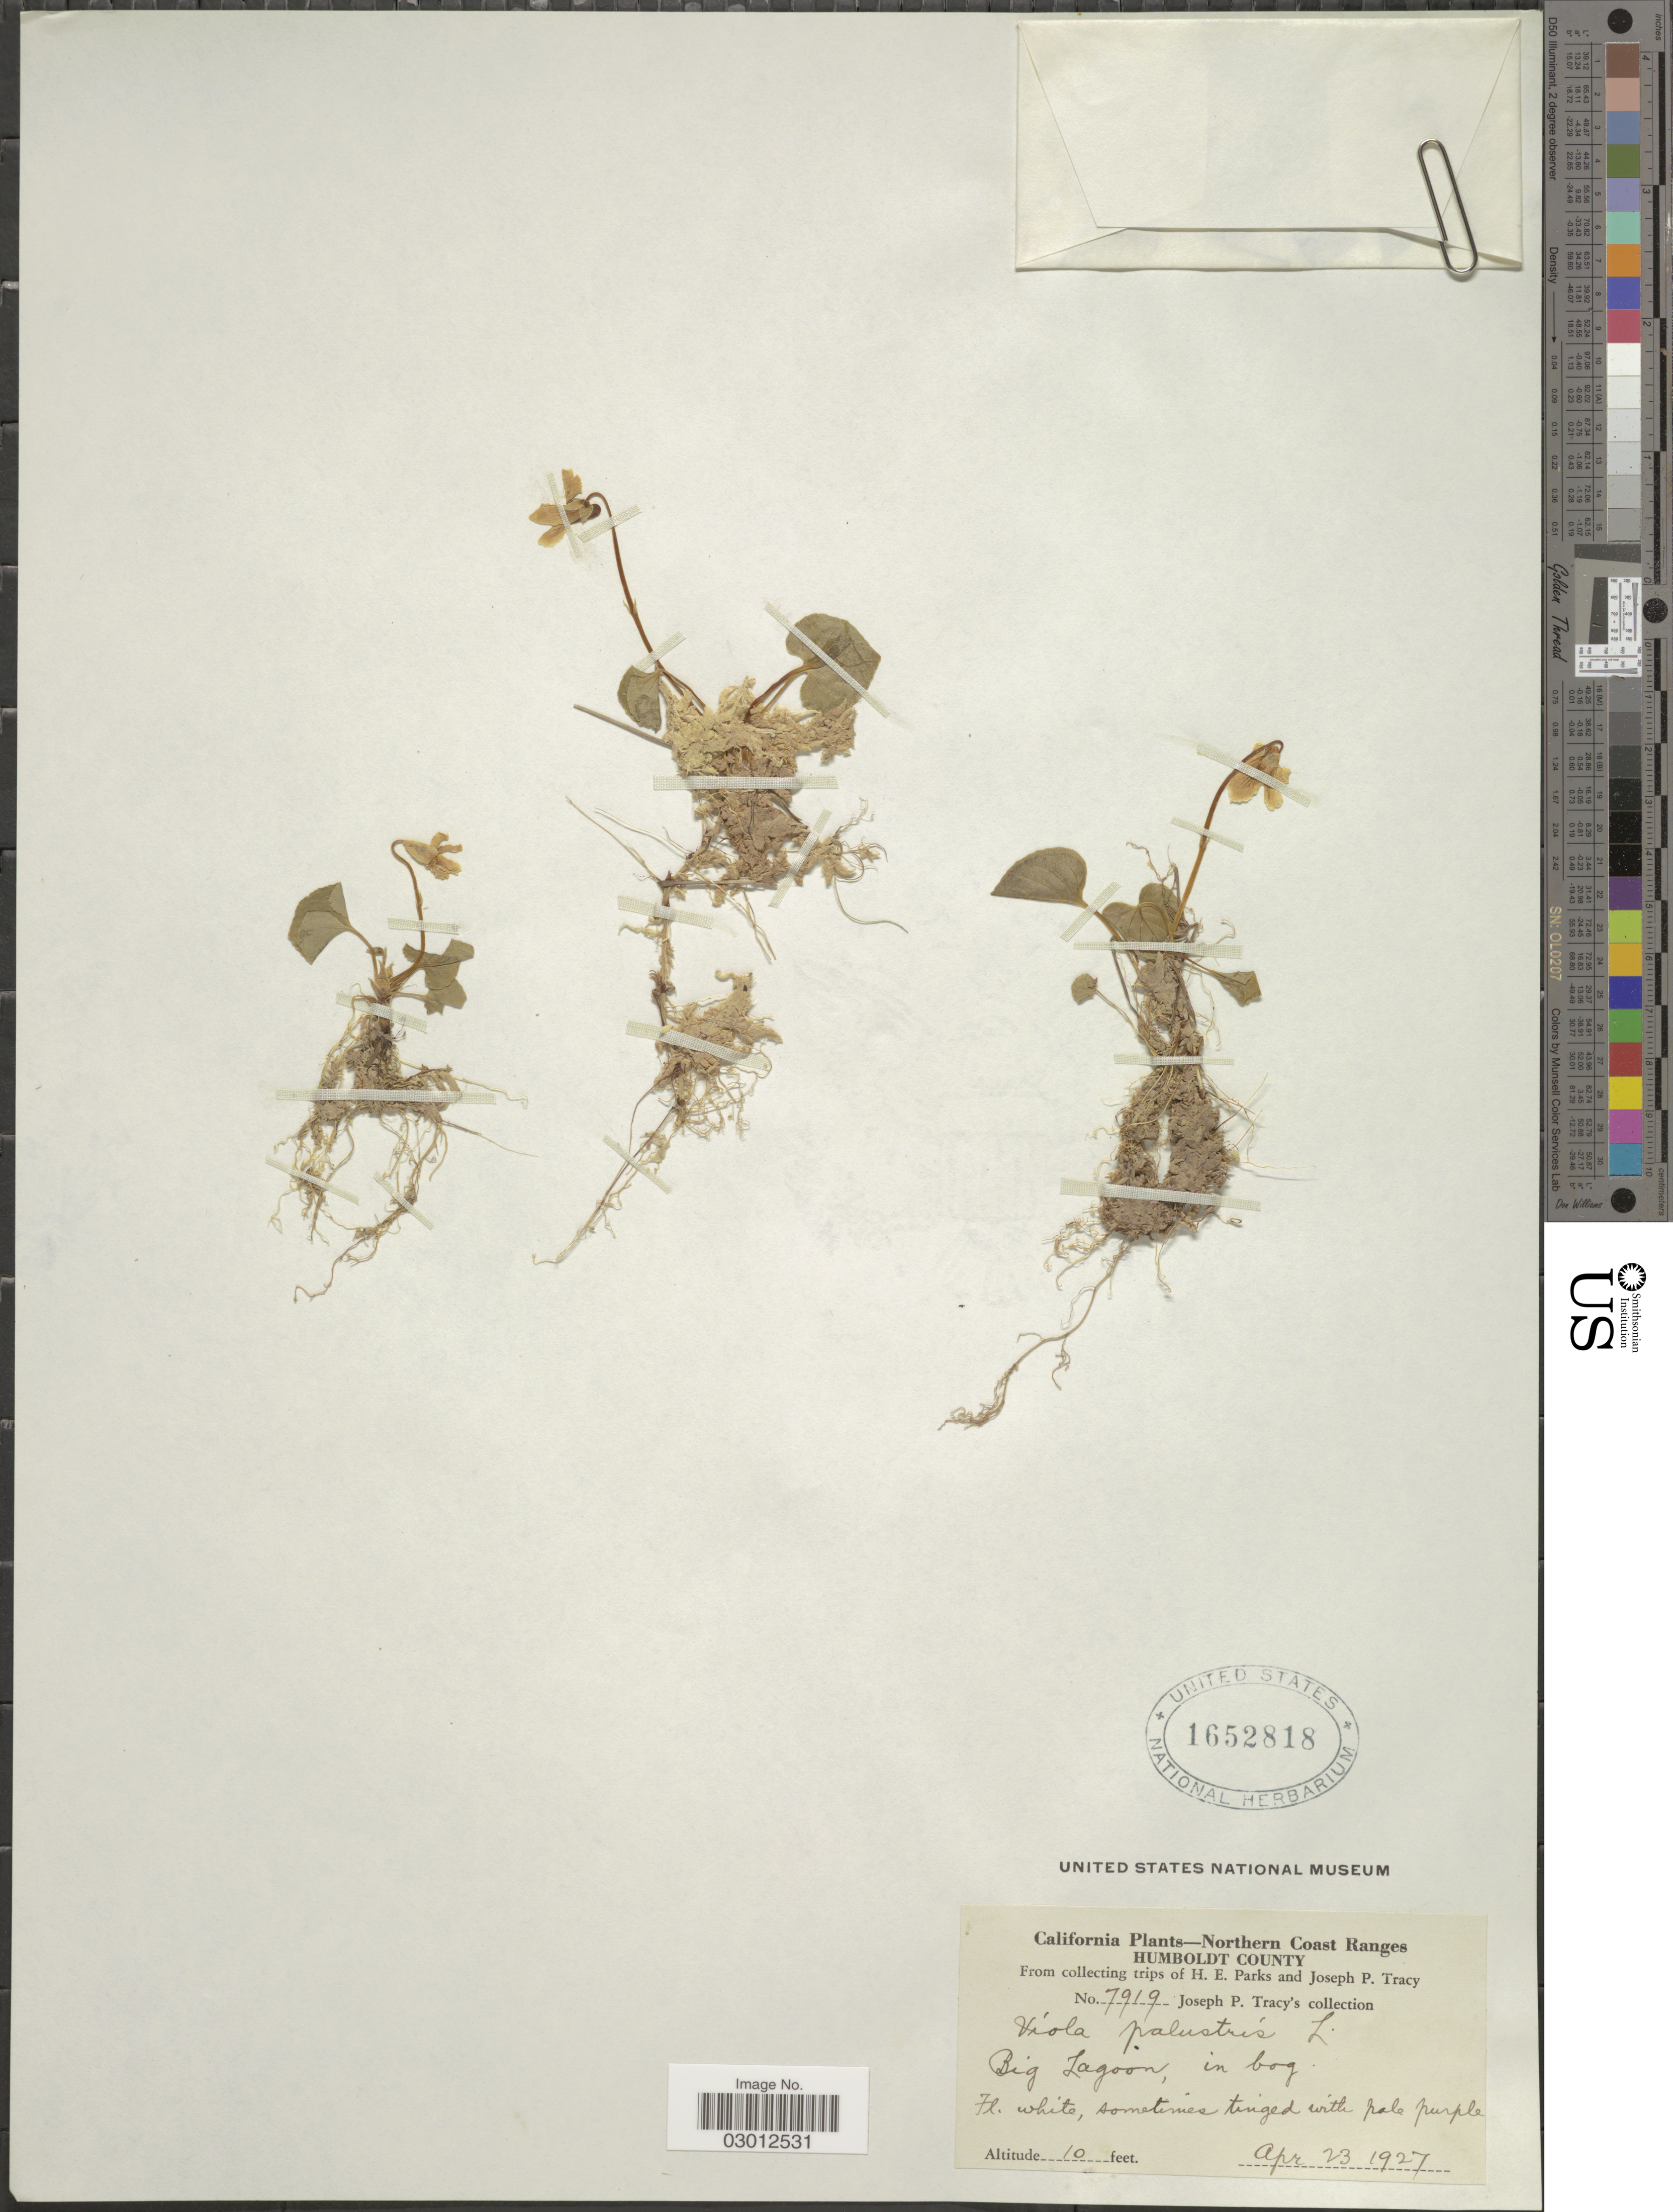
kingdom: Plantae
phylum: Tracheophyta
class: Magnoliopsida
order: Malpighiales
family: Violaceae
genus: Viola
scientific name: Viola palustris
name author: L.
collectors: H. E. Parks & J. Tracy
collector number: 7919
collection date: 1927-04-23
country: United States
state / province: California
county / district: Humboldt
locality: Northern Coast Ranges. Humboldt County. Big Lagoon, in bog.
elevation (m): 3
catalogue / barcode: US 1652818